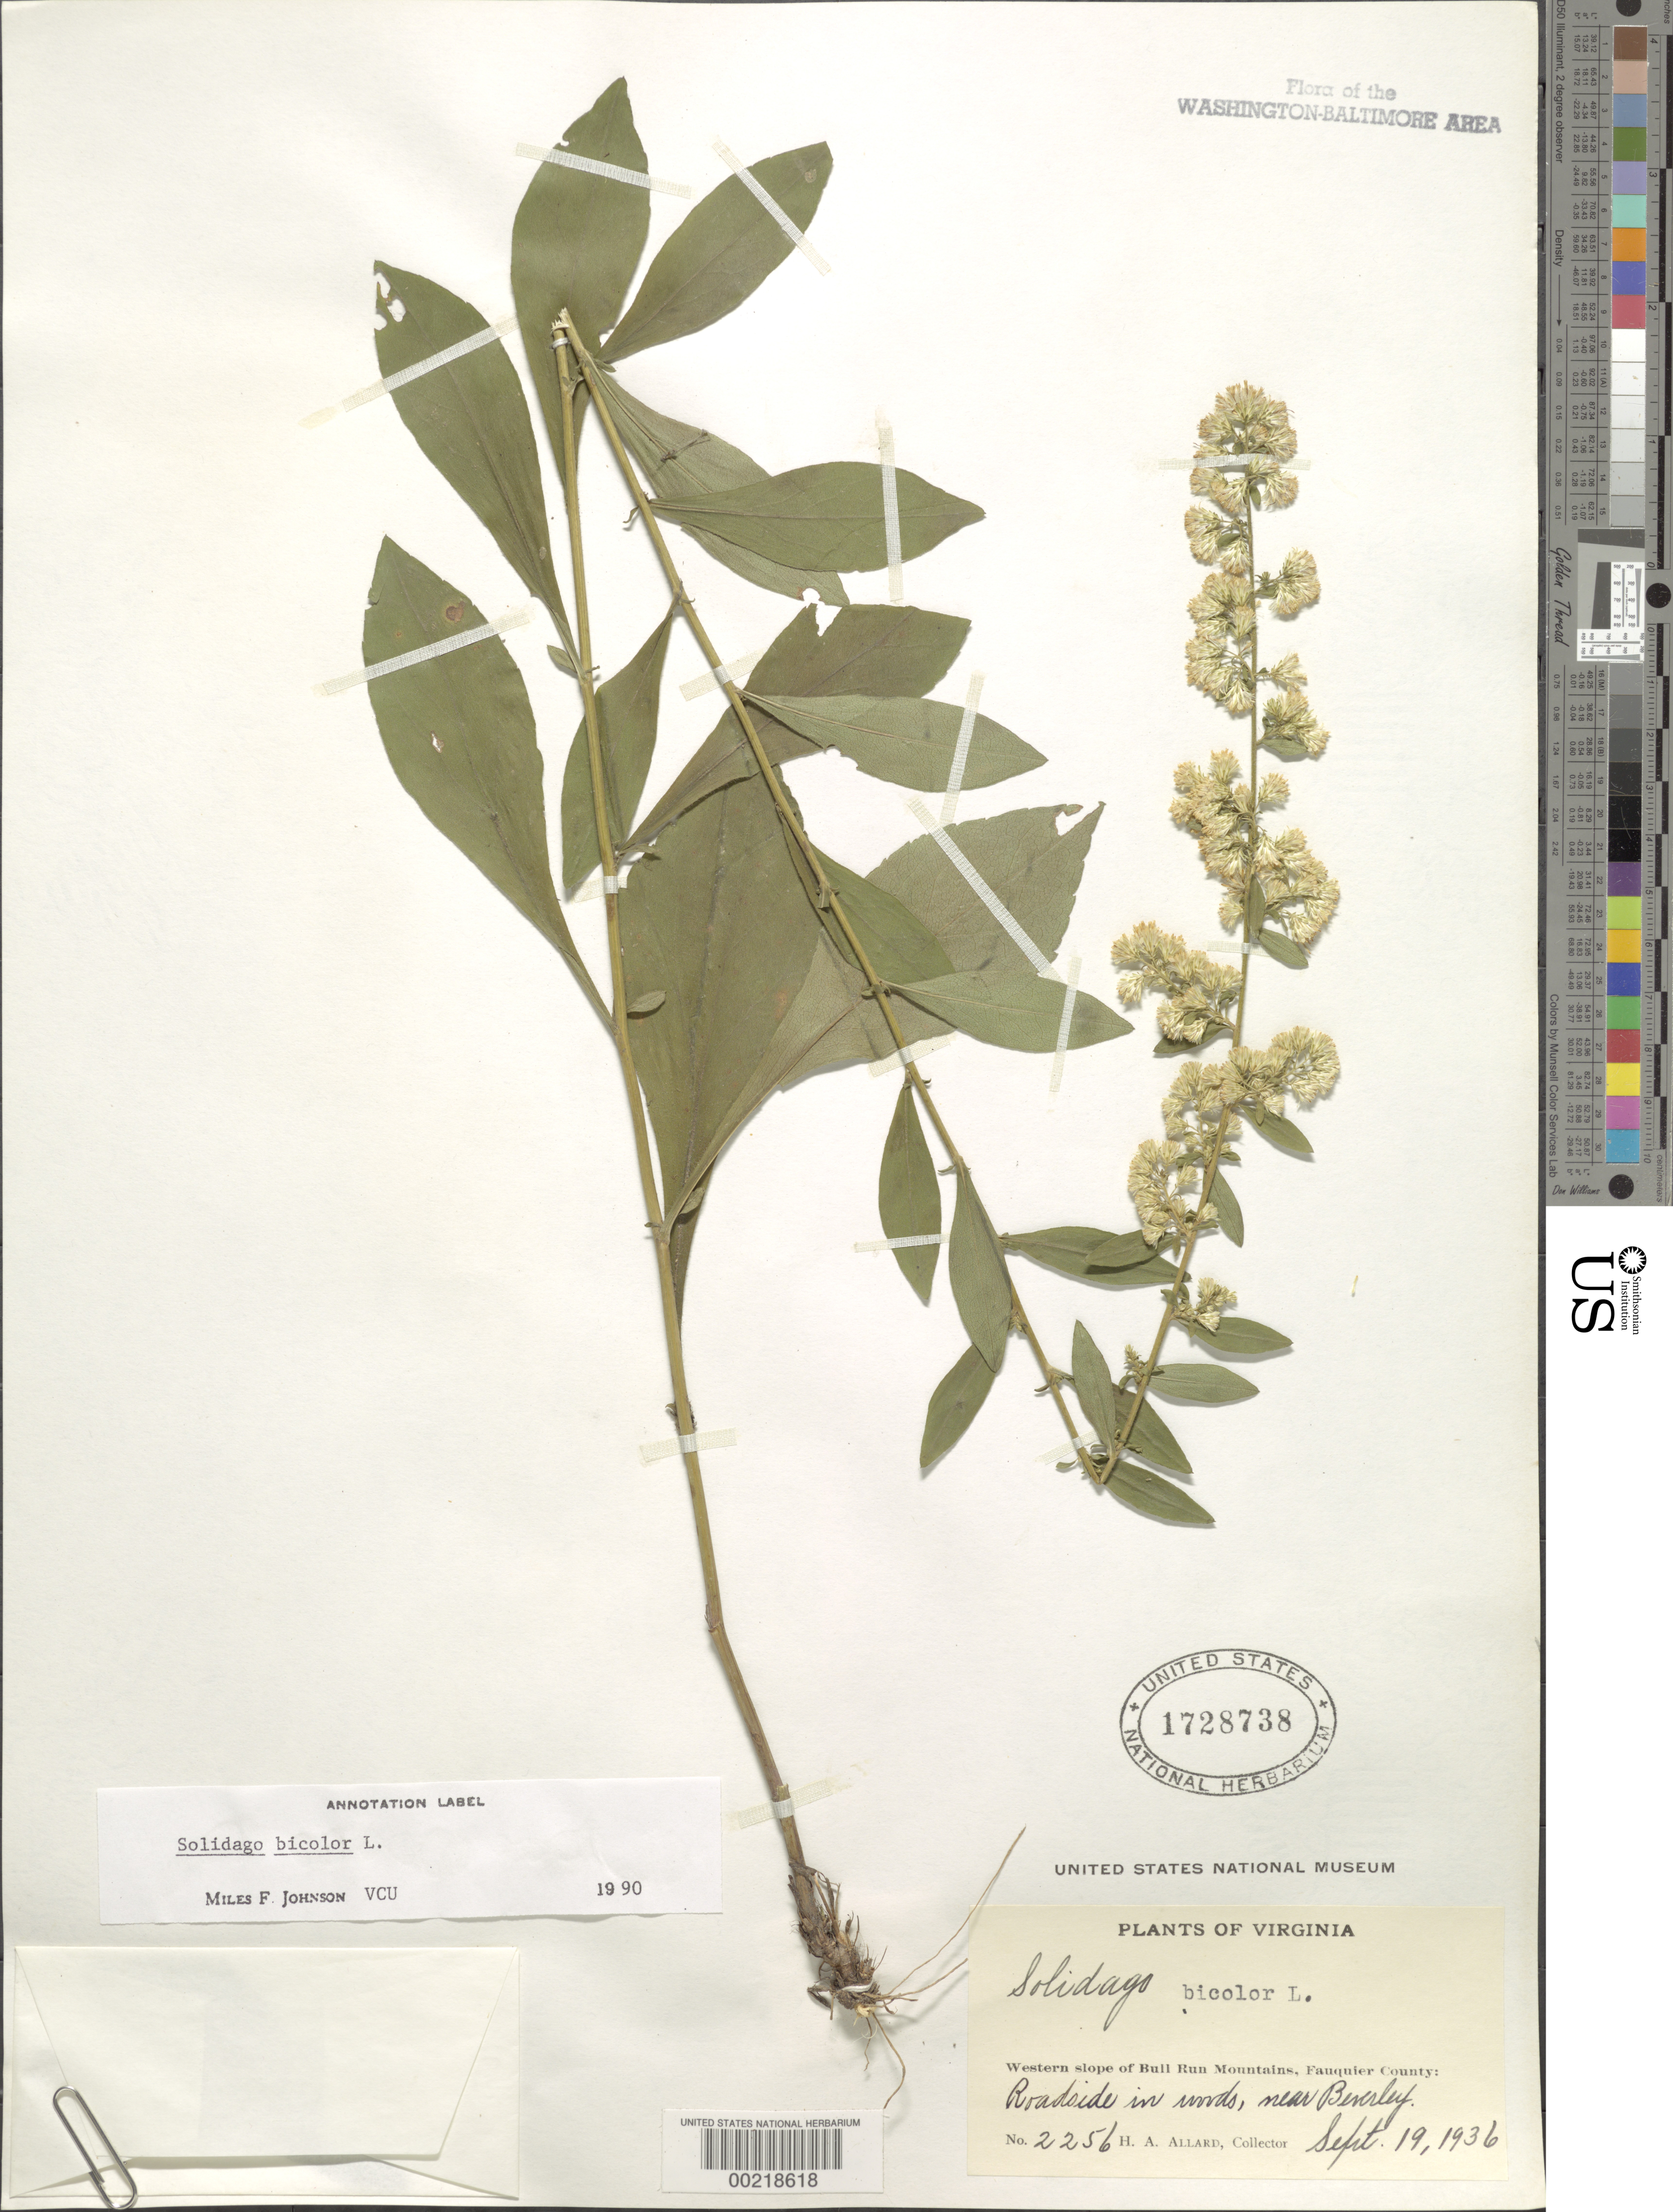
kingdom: Plantae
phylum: Tracheophyta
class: Magnoliopsida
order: Asterales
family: Asteraceae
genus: Solidago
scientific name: Solidago bicolor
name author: L.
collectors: H. A. Allard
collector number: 2256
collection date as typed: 19 Sep 1936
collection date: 1936-09-19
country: United States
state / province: Virginia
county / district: Fauquier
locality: Near Beverley western slope of Bull Run Mountains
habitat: Roadside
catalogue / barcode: US 1728738